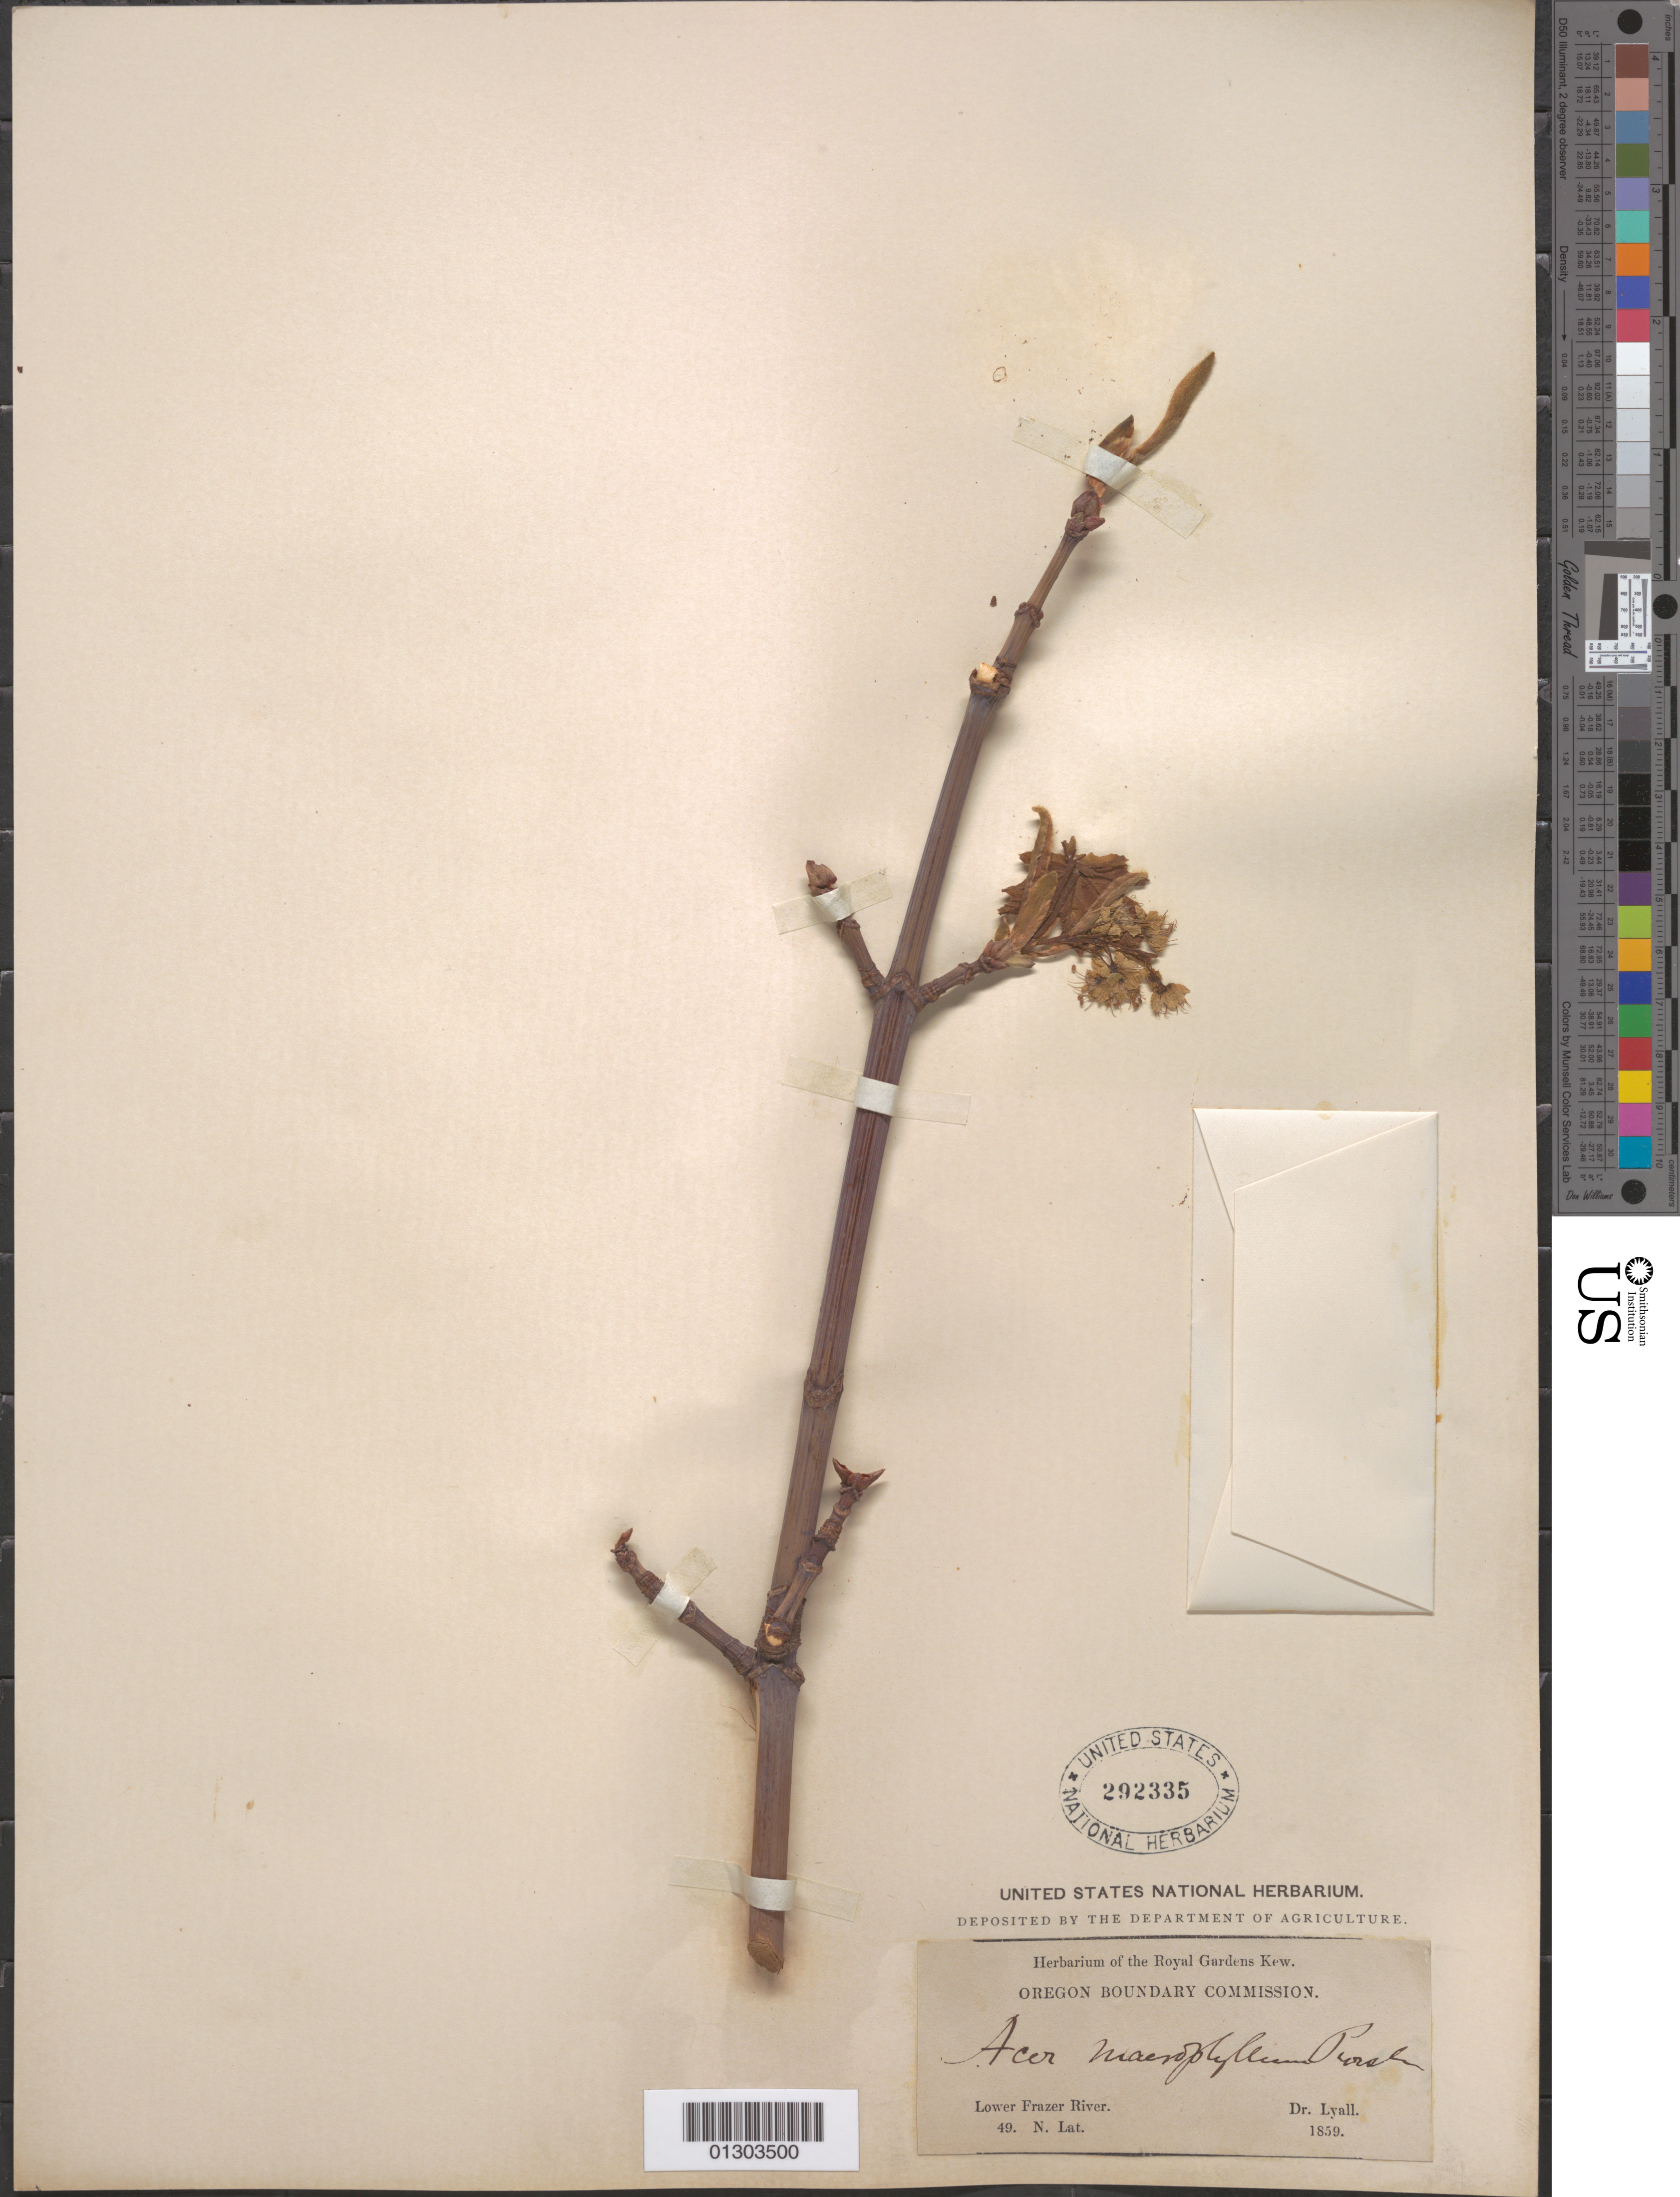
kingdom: Plantae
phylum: Tracheophyta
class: Magnoliopsida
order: Sapindales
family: Sapindaceae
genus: Acer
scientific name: Acer macrophyllum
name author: Pursh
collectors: D. Lyall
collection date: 1859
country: Canada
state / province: British Columbia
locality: Lower Frazer River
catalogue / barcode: US 292335